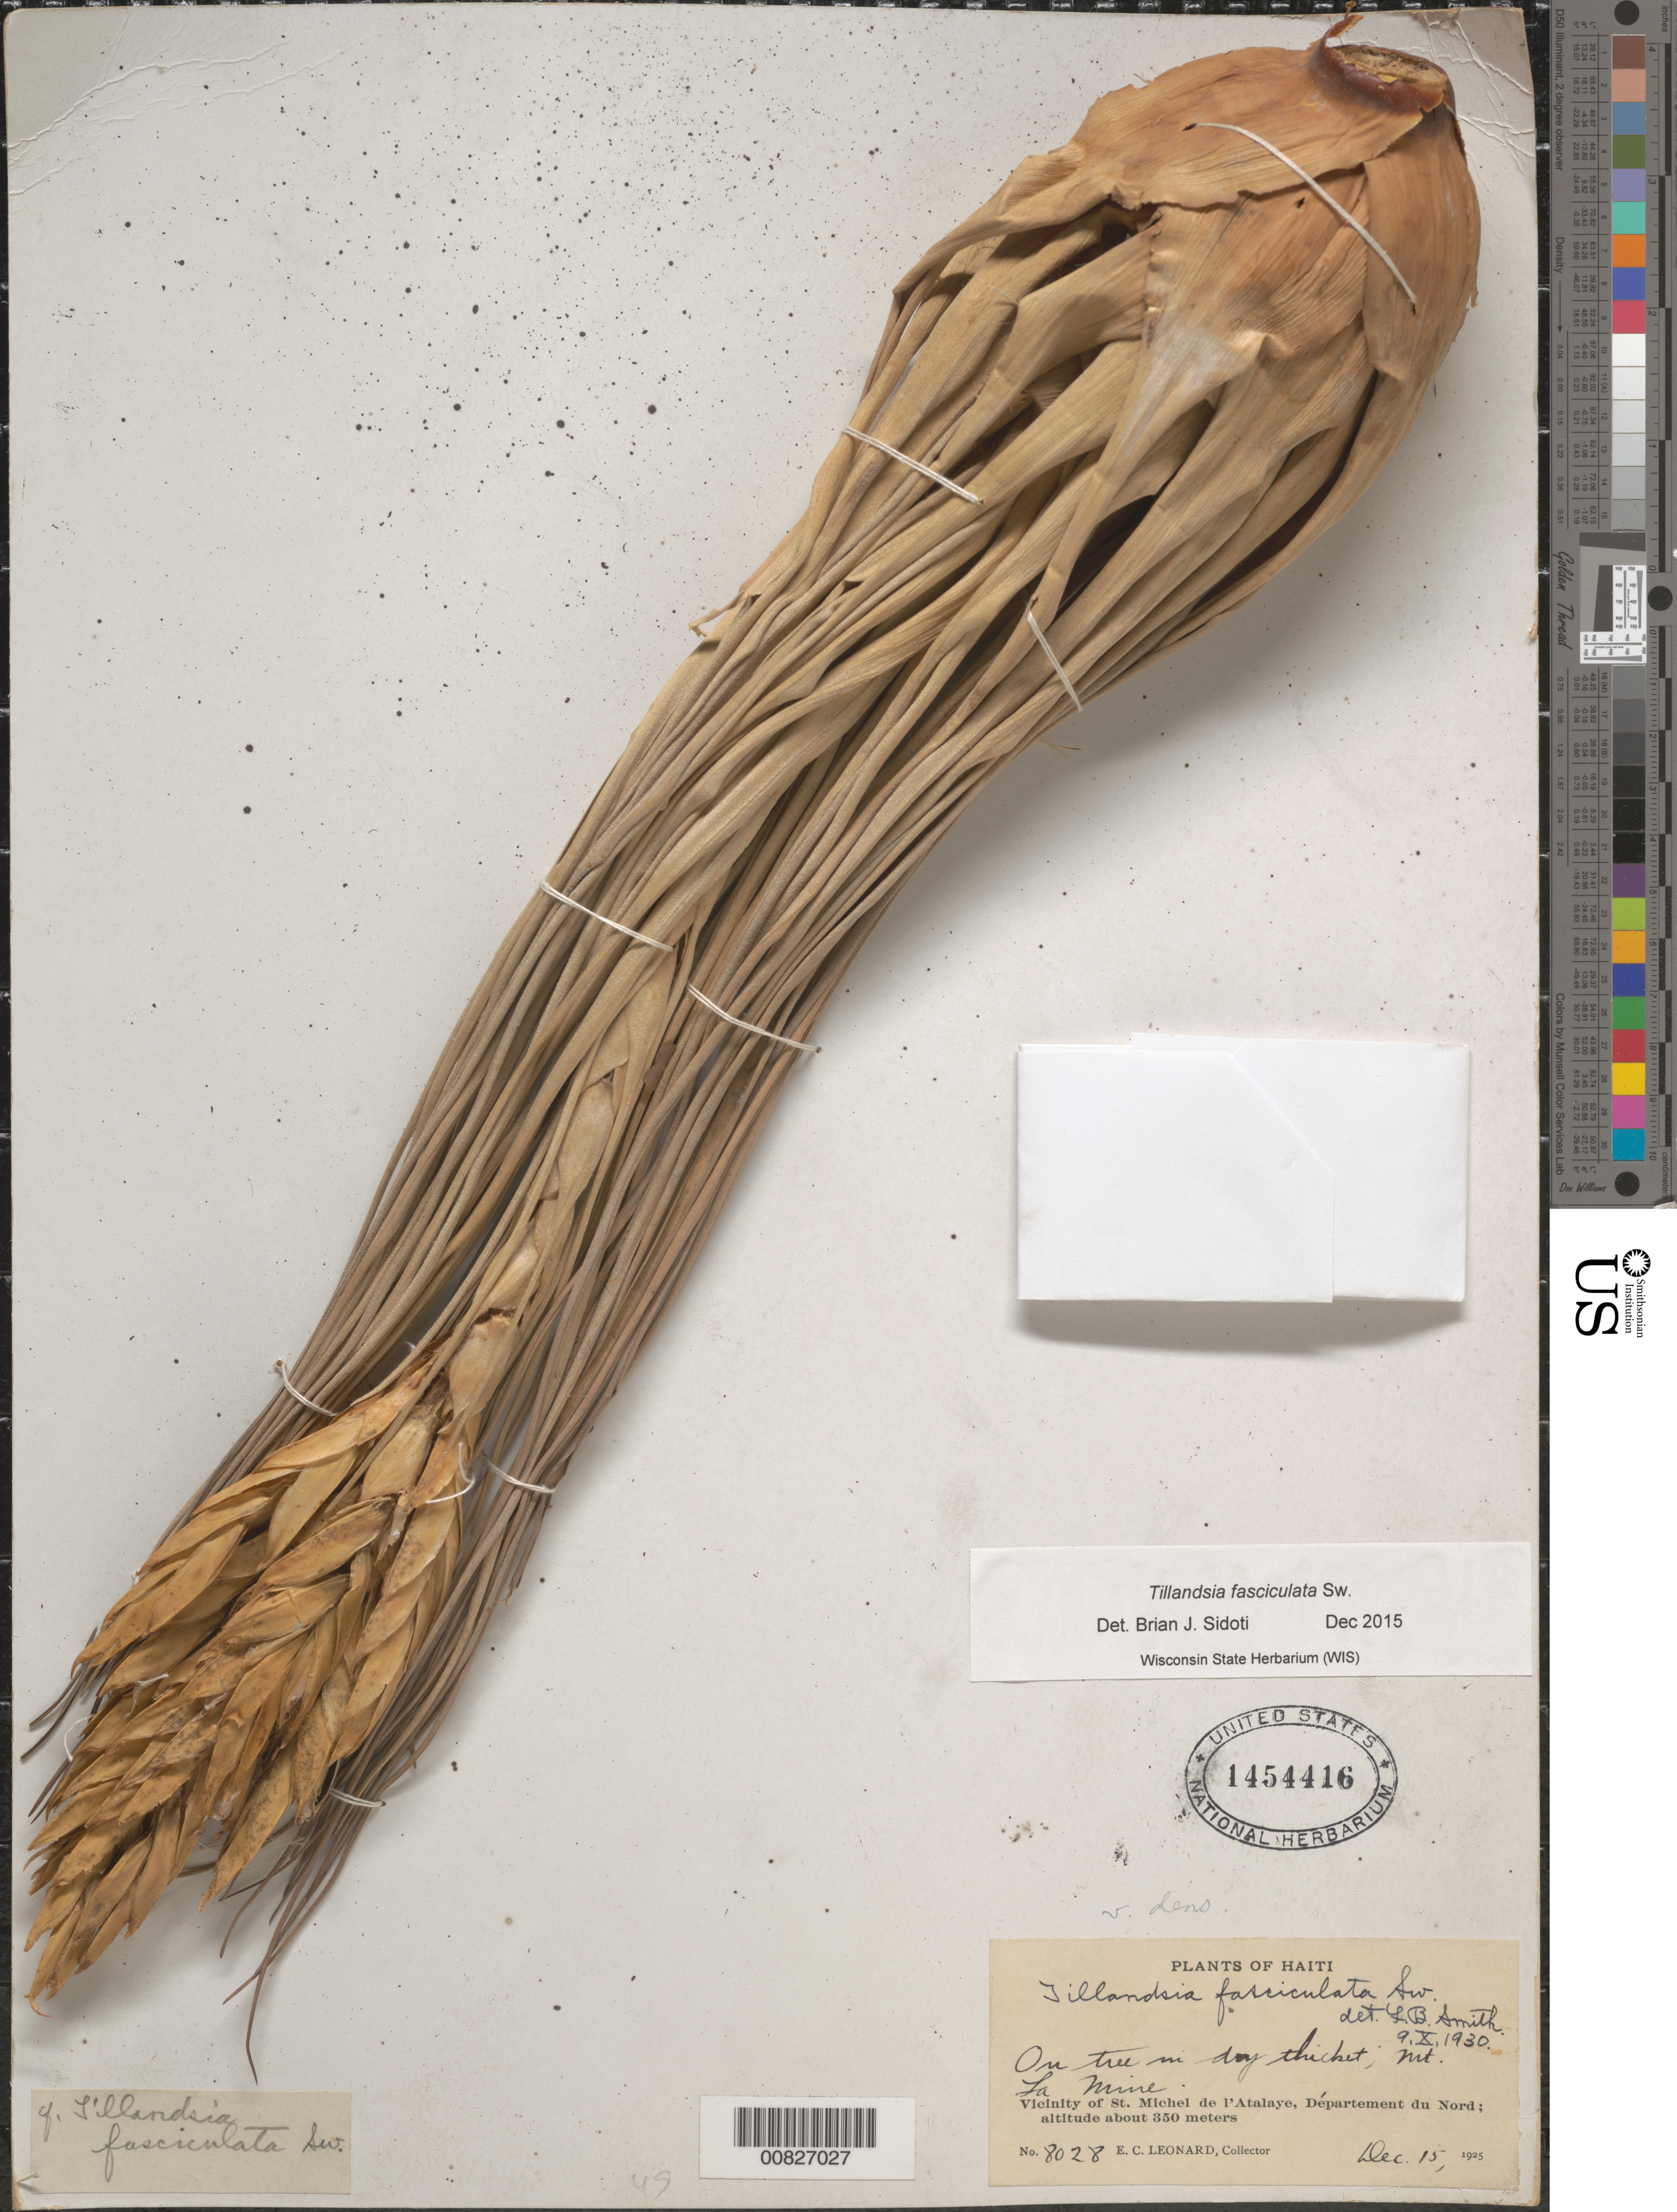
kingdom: Plantae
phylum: Tracheophyta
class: Liliopsida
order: Poales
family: Bromeliaceae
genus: Tillandsia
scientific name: Tillandsia fasciculata var. densispica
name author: Mez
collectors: E. C. Leonard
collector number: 8028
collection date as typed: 15 Dec 1925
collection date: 1925-12-15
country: Haiti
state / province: Nord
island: Hispaniola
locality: Vicinity of St. Michel de l'Atalaye, Département du Nord. Mt. La Mine.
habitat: On tree in dry thicket.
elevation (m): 350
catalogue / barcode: US 1454416